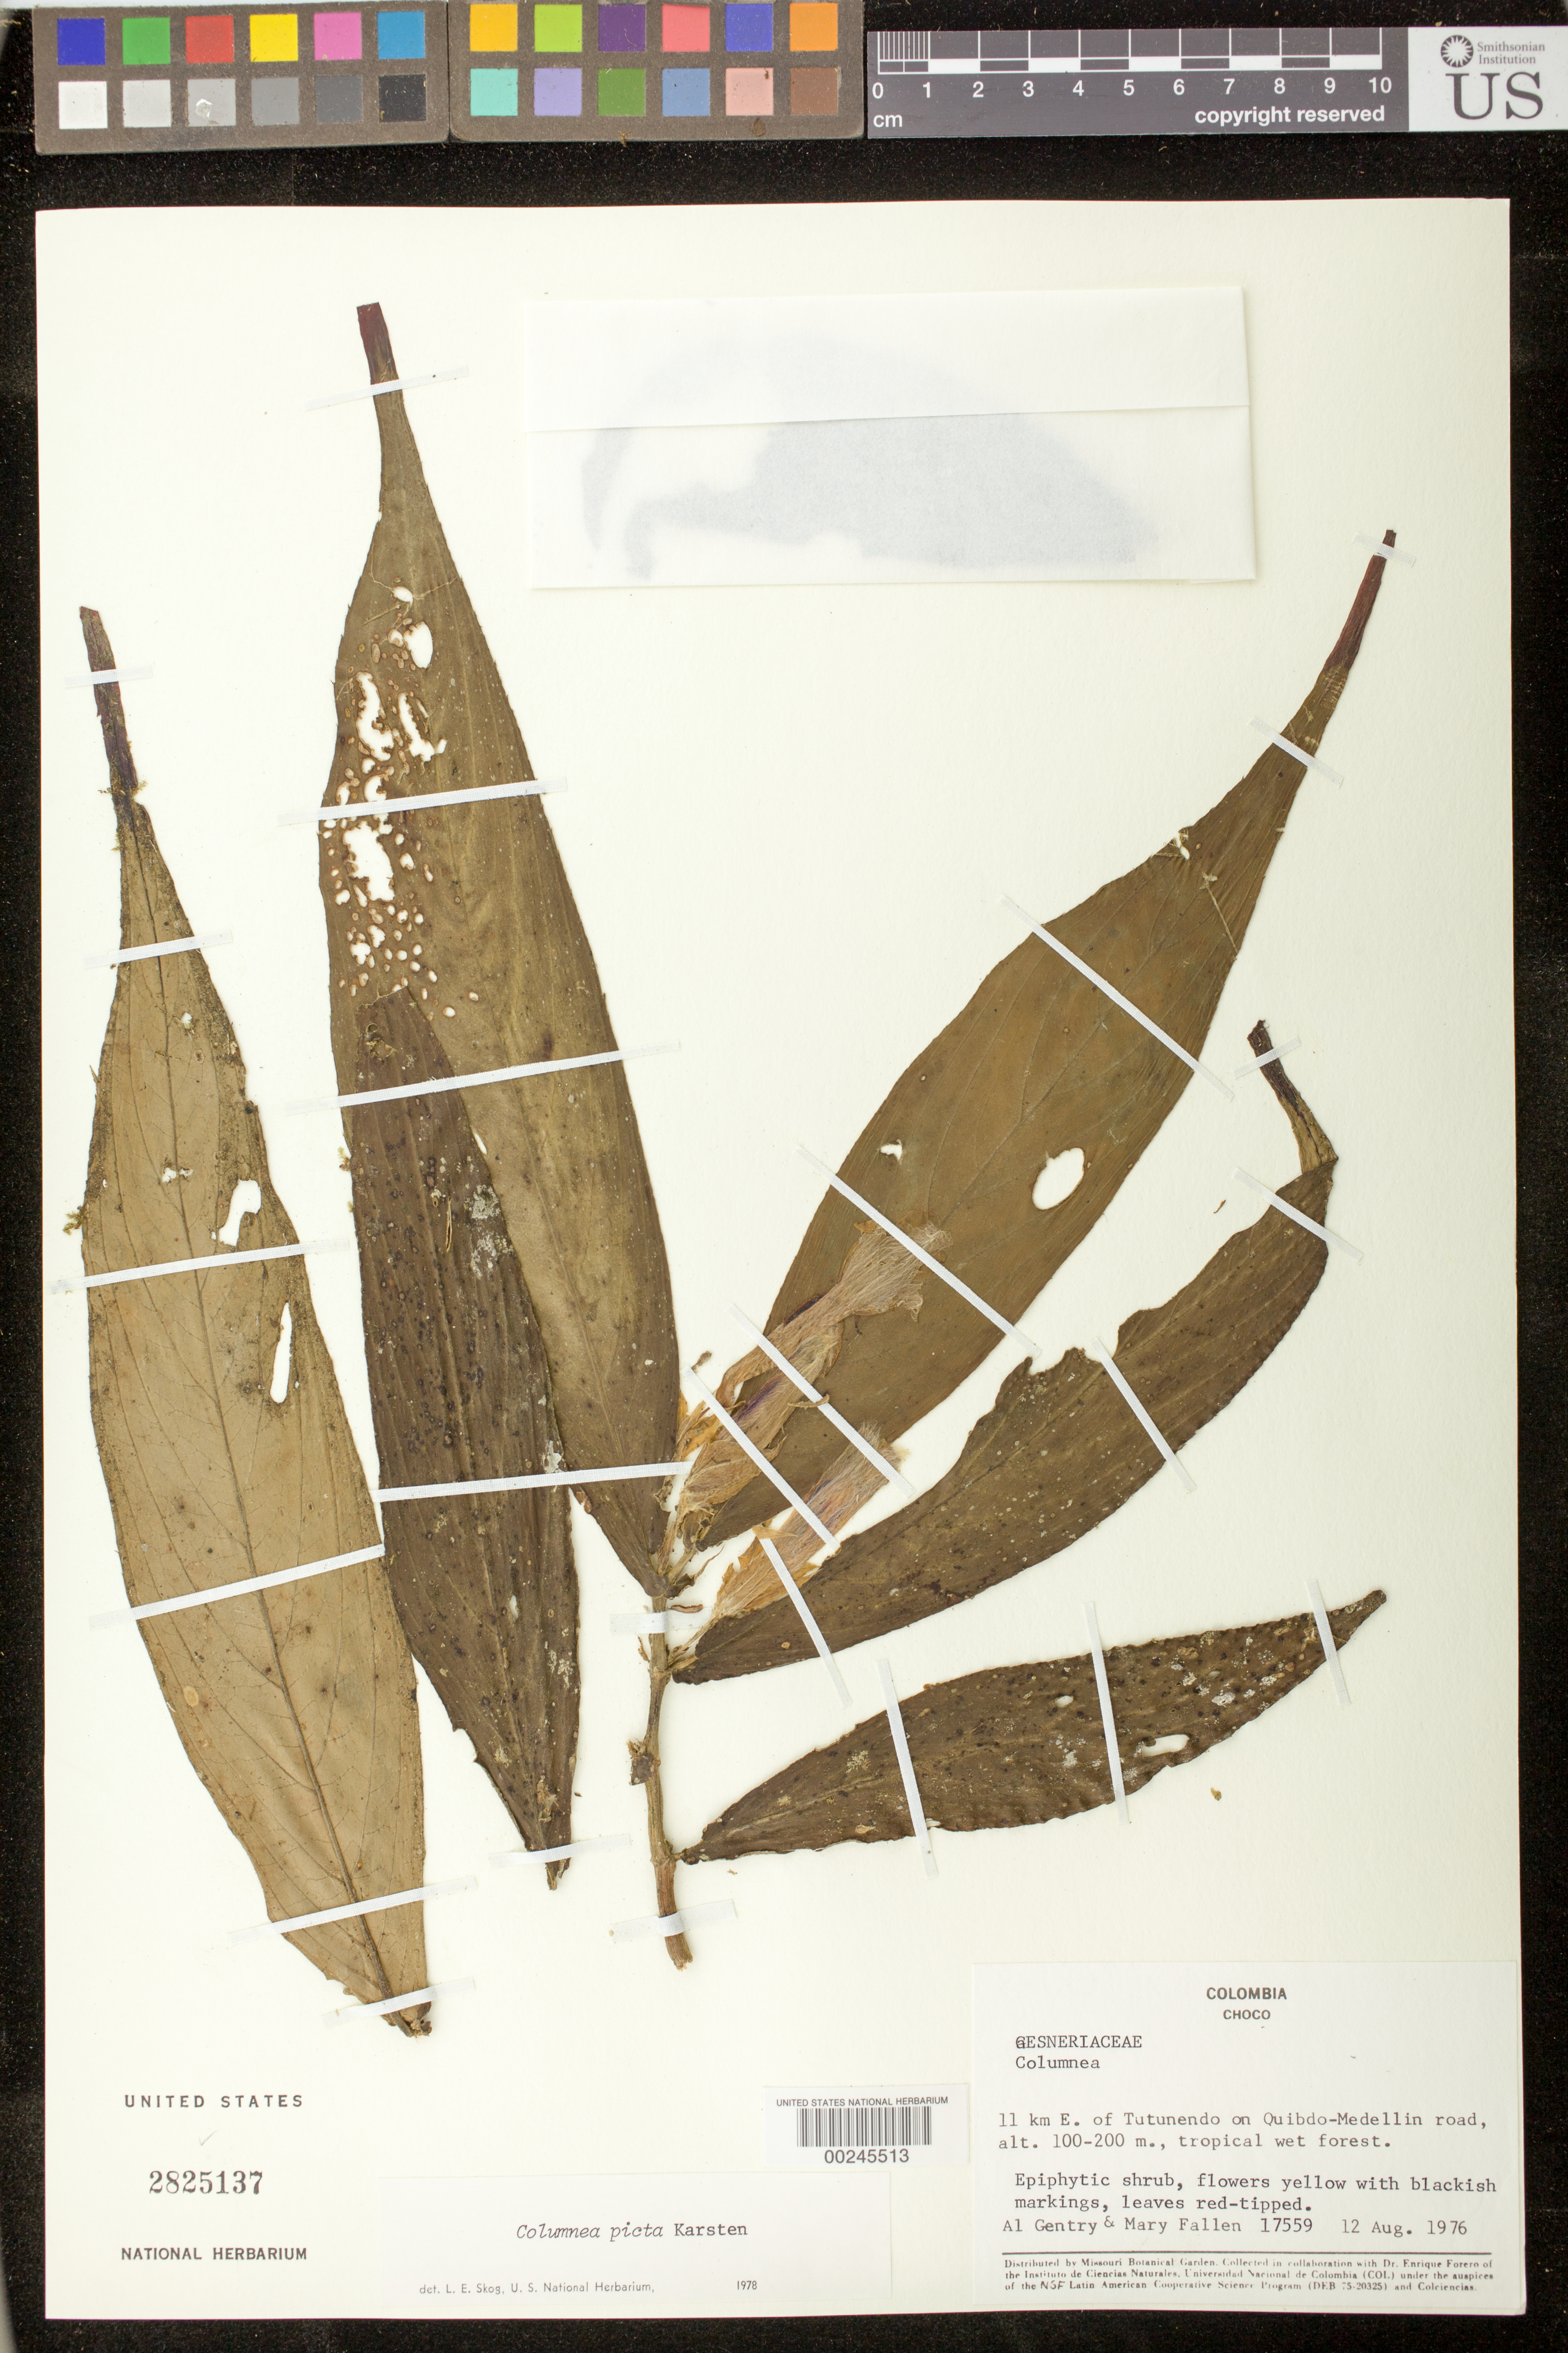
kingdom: Plantae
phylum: Tracheophyta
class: Magnoliopsida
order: Lamiales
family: Gesneriaceae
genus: Columnea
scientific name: Columnea karsteniana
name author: Singh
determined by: Skog, Laurence E.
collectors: A. H. Gentry & M. Fallen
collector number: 17559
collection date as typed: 12 Aug 1976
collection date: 1976-08-12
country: Colombia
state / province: Chocó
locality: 11 km E of Tutunendo on Quibdo-Medellin road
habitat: Tropical wet forest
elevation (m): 100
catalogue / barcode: US 2825137